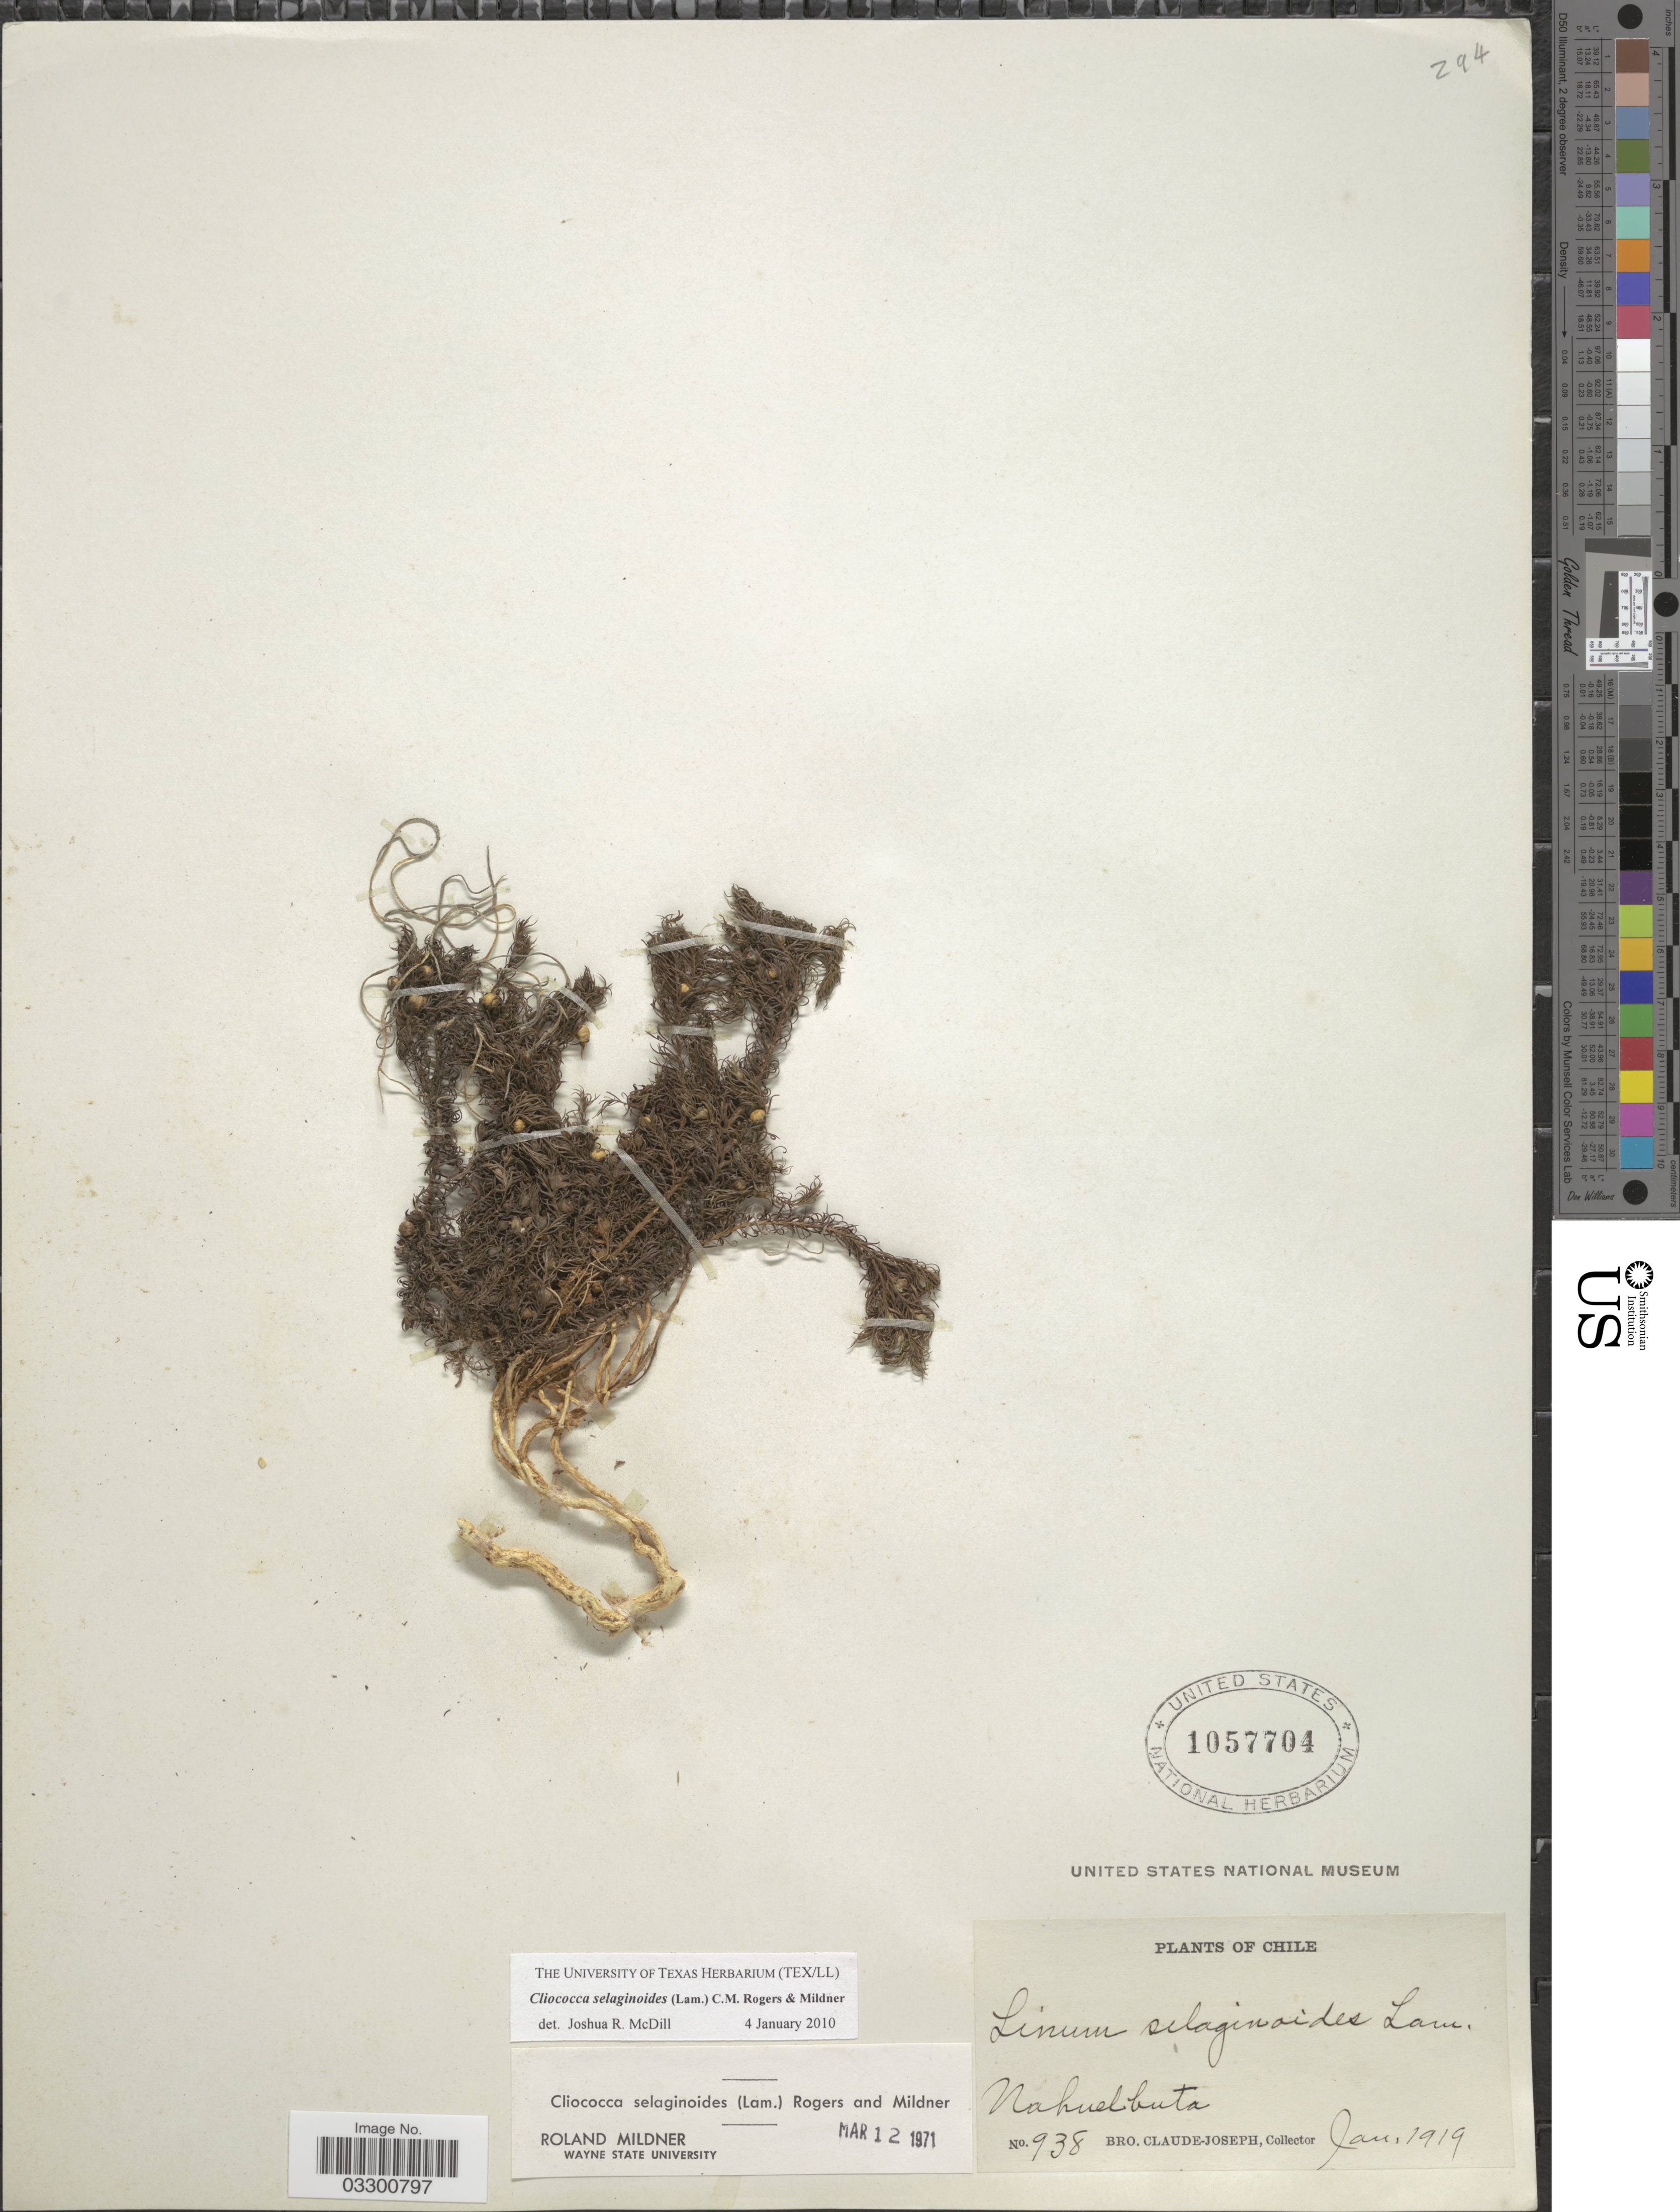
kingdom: Plantae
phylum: Tracheophyta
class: Magnoliopsida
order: Malpighiales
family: Linaceae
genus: Linum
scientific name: Linum selaginoides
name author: Lam.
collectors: Bro. Claude-Joseph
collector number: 938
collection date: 1919-01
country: Chile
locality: Nahuelbuta.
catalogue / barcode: US 1057704